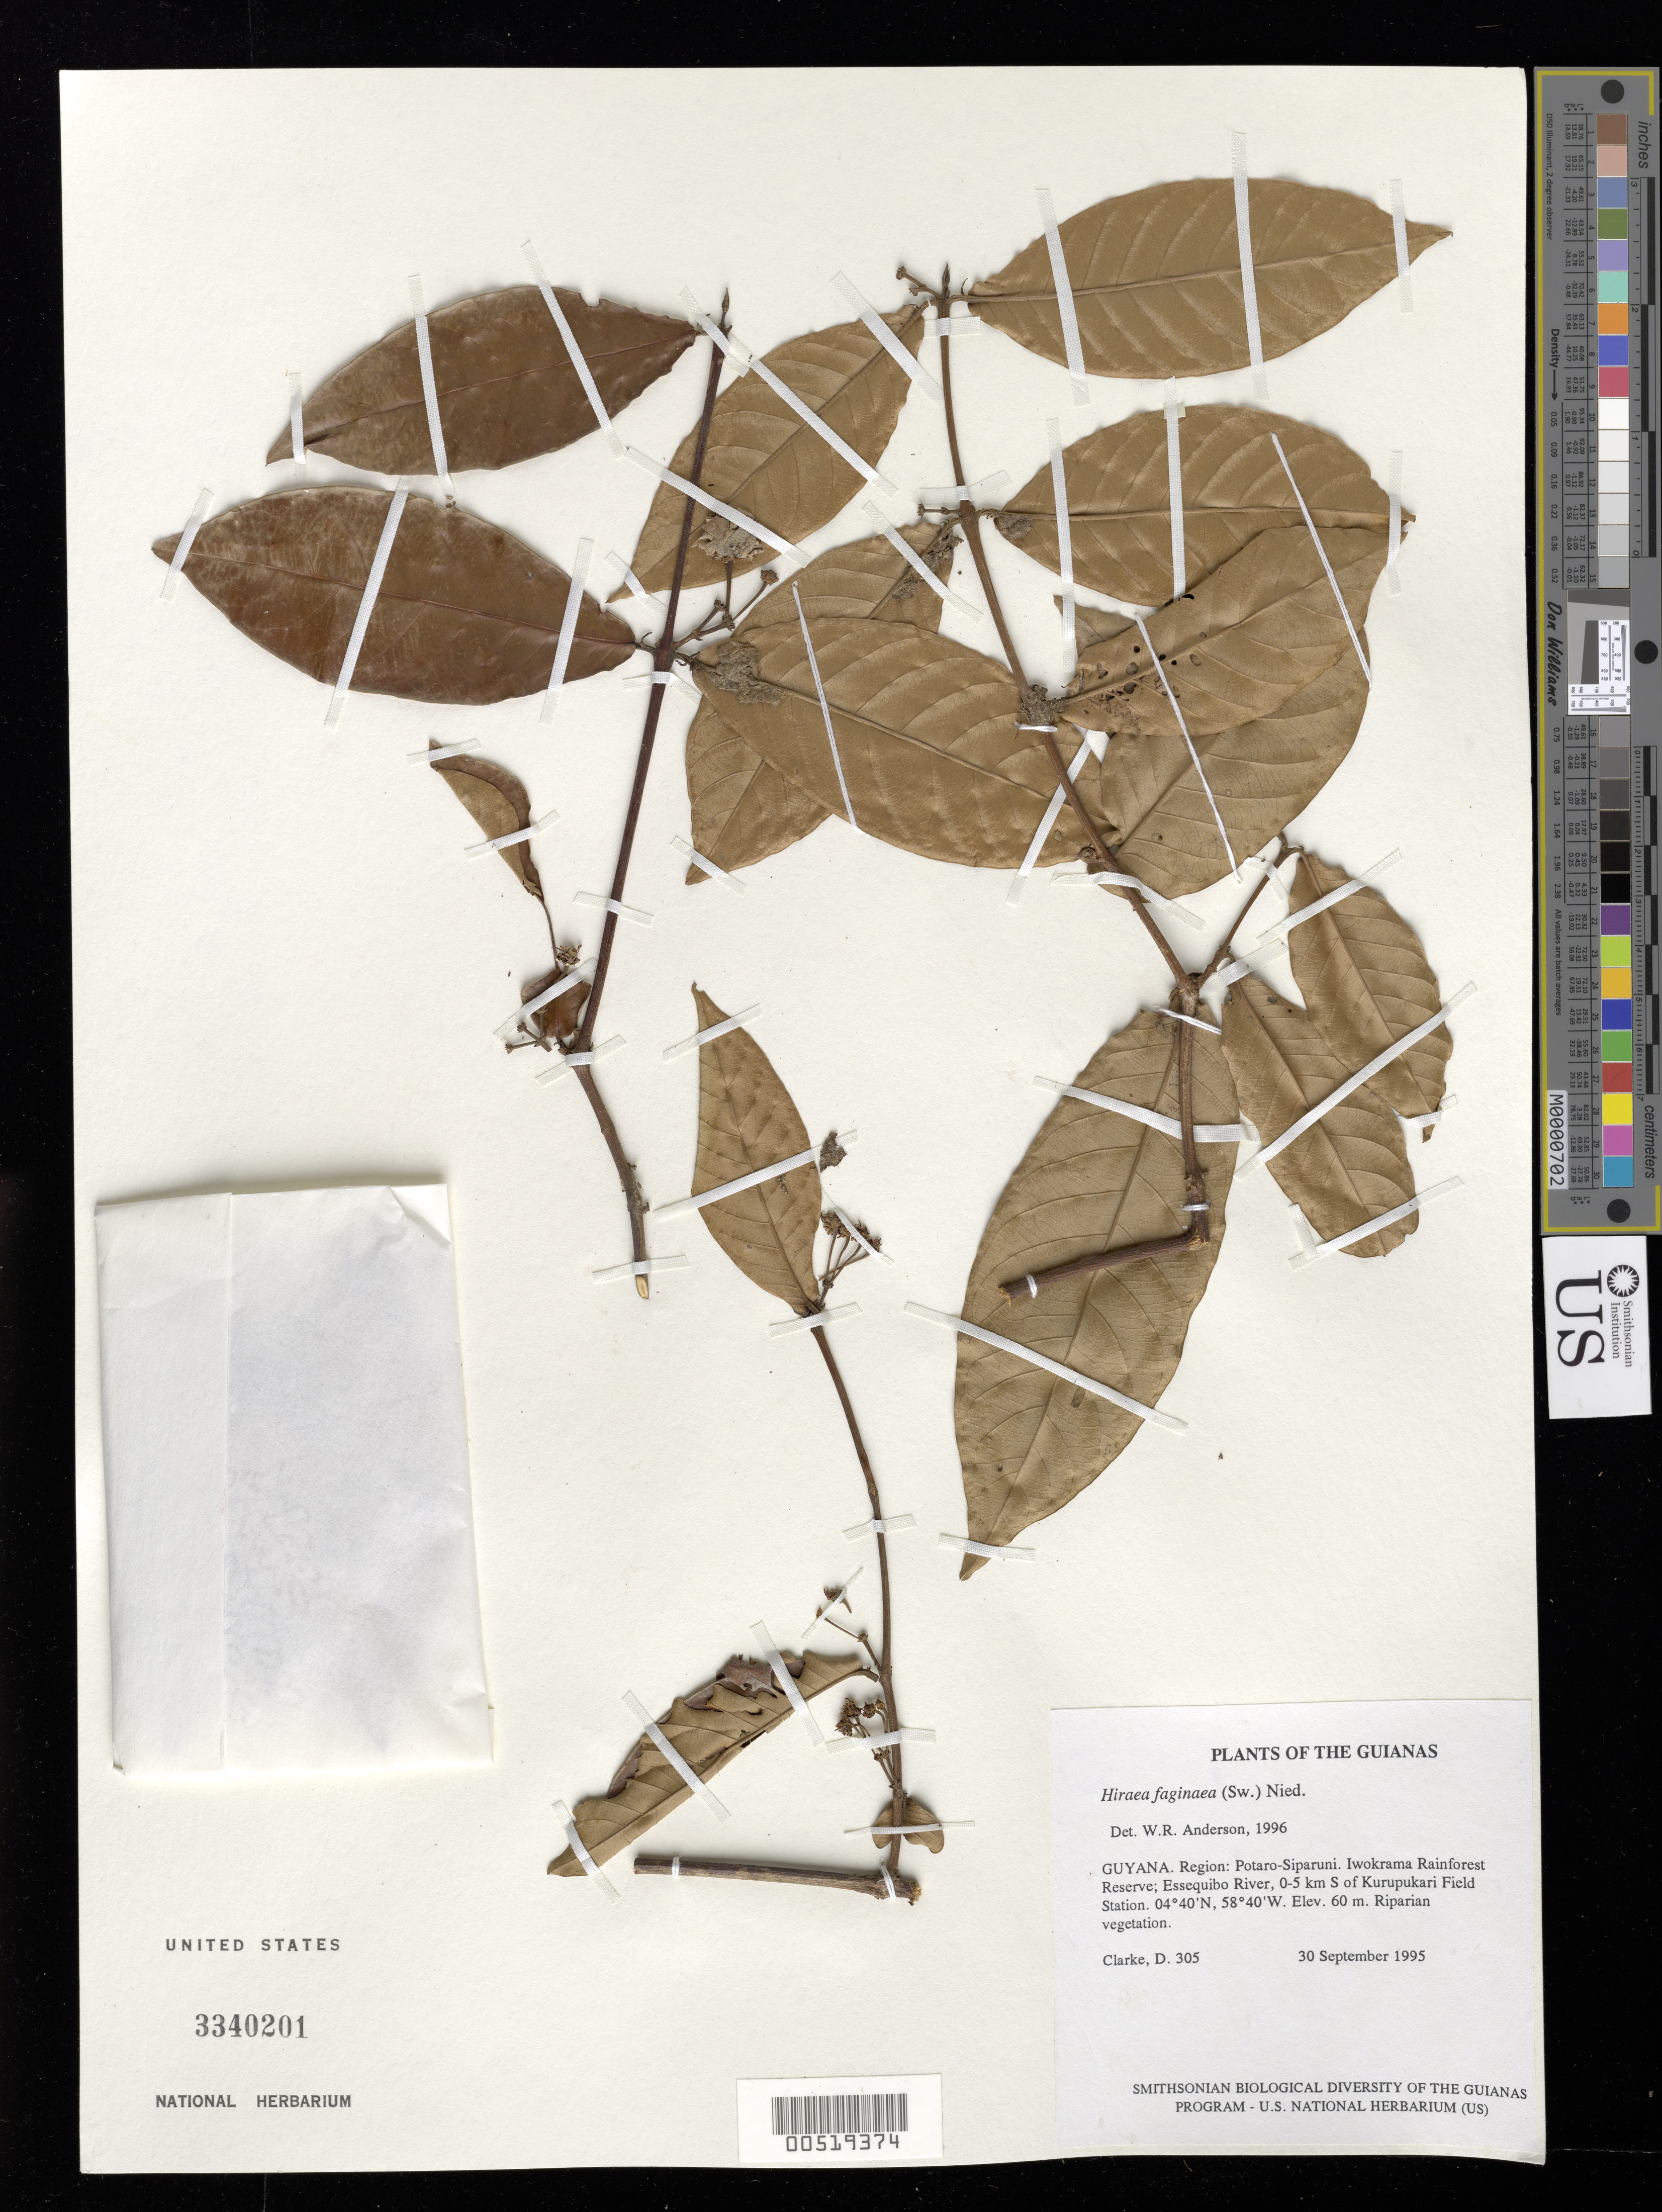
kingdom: Plantae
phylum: Tracheophyta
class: Magnoliopsida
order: Malpighiales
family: Malpighiaceae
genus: Hiraea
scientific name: Hiraea faginea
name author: (Sw.) Nied.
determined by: Anderson, W. R., (MICH), University of Michigan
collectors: H. D. Clarke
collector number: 305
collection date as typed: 30 September 1995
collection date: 1995-09-30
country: Guyana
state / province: Potaro-Siparuni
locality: Iwokrama Rainforest Reserve; Essequibo River, 0-5 km S of Kurupukari Field Station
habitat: Riparian vegetation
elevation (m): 60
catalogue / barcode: US 3340201